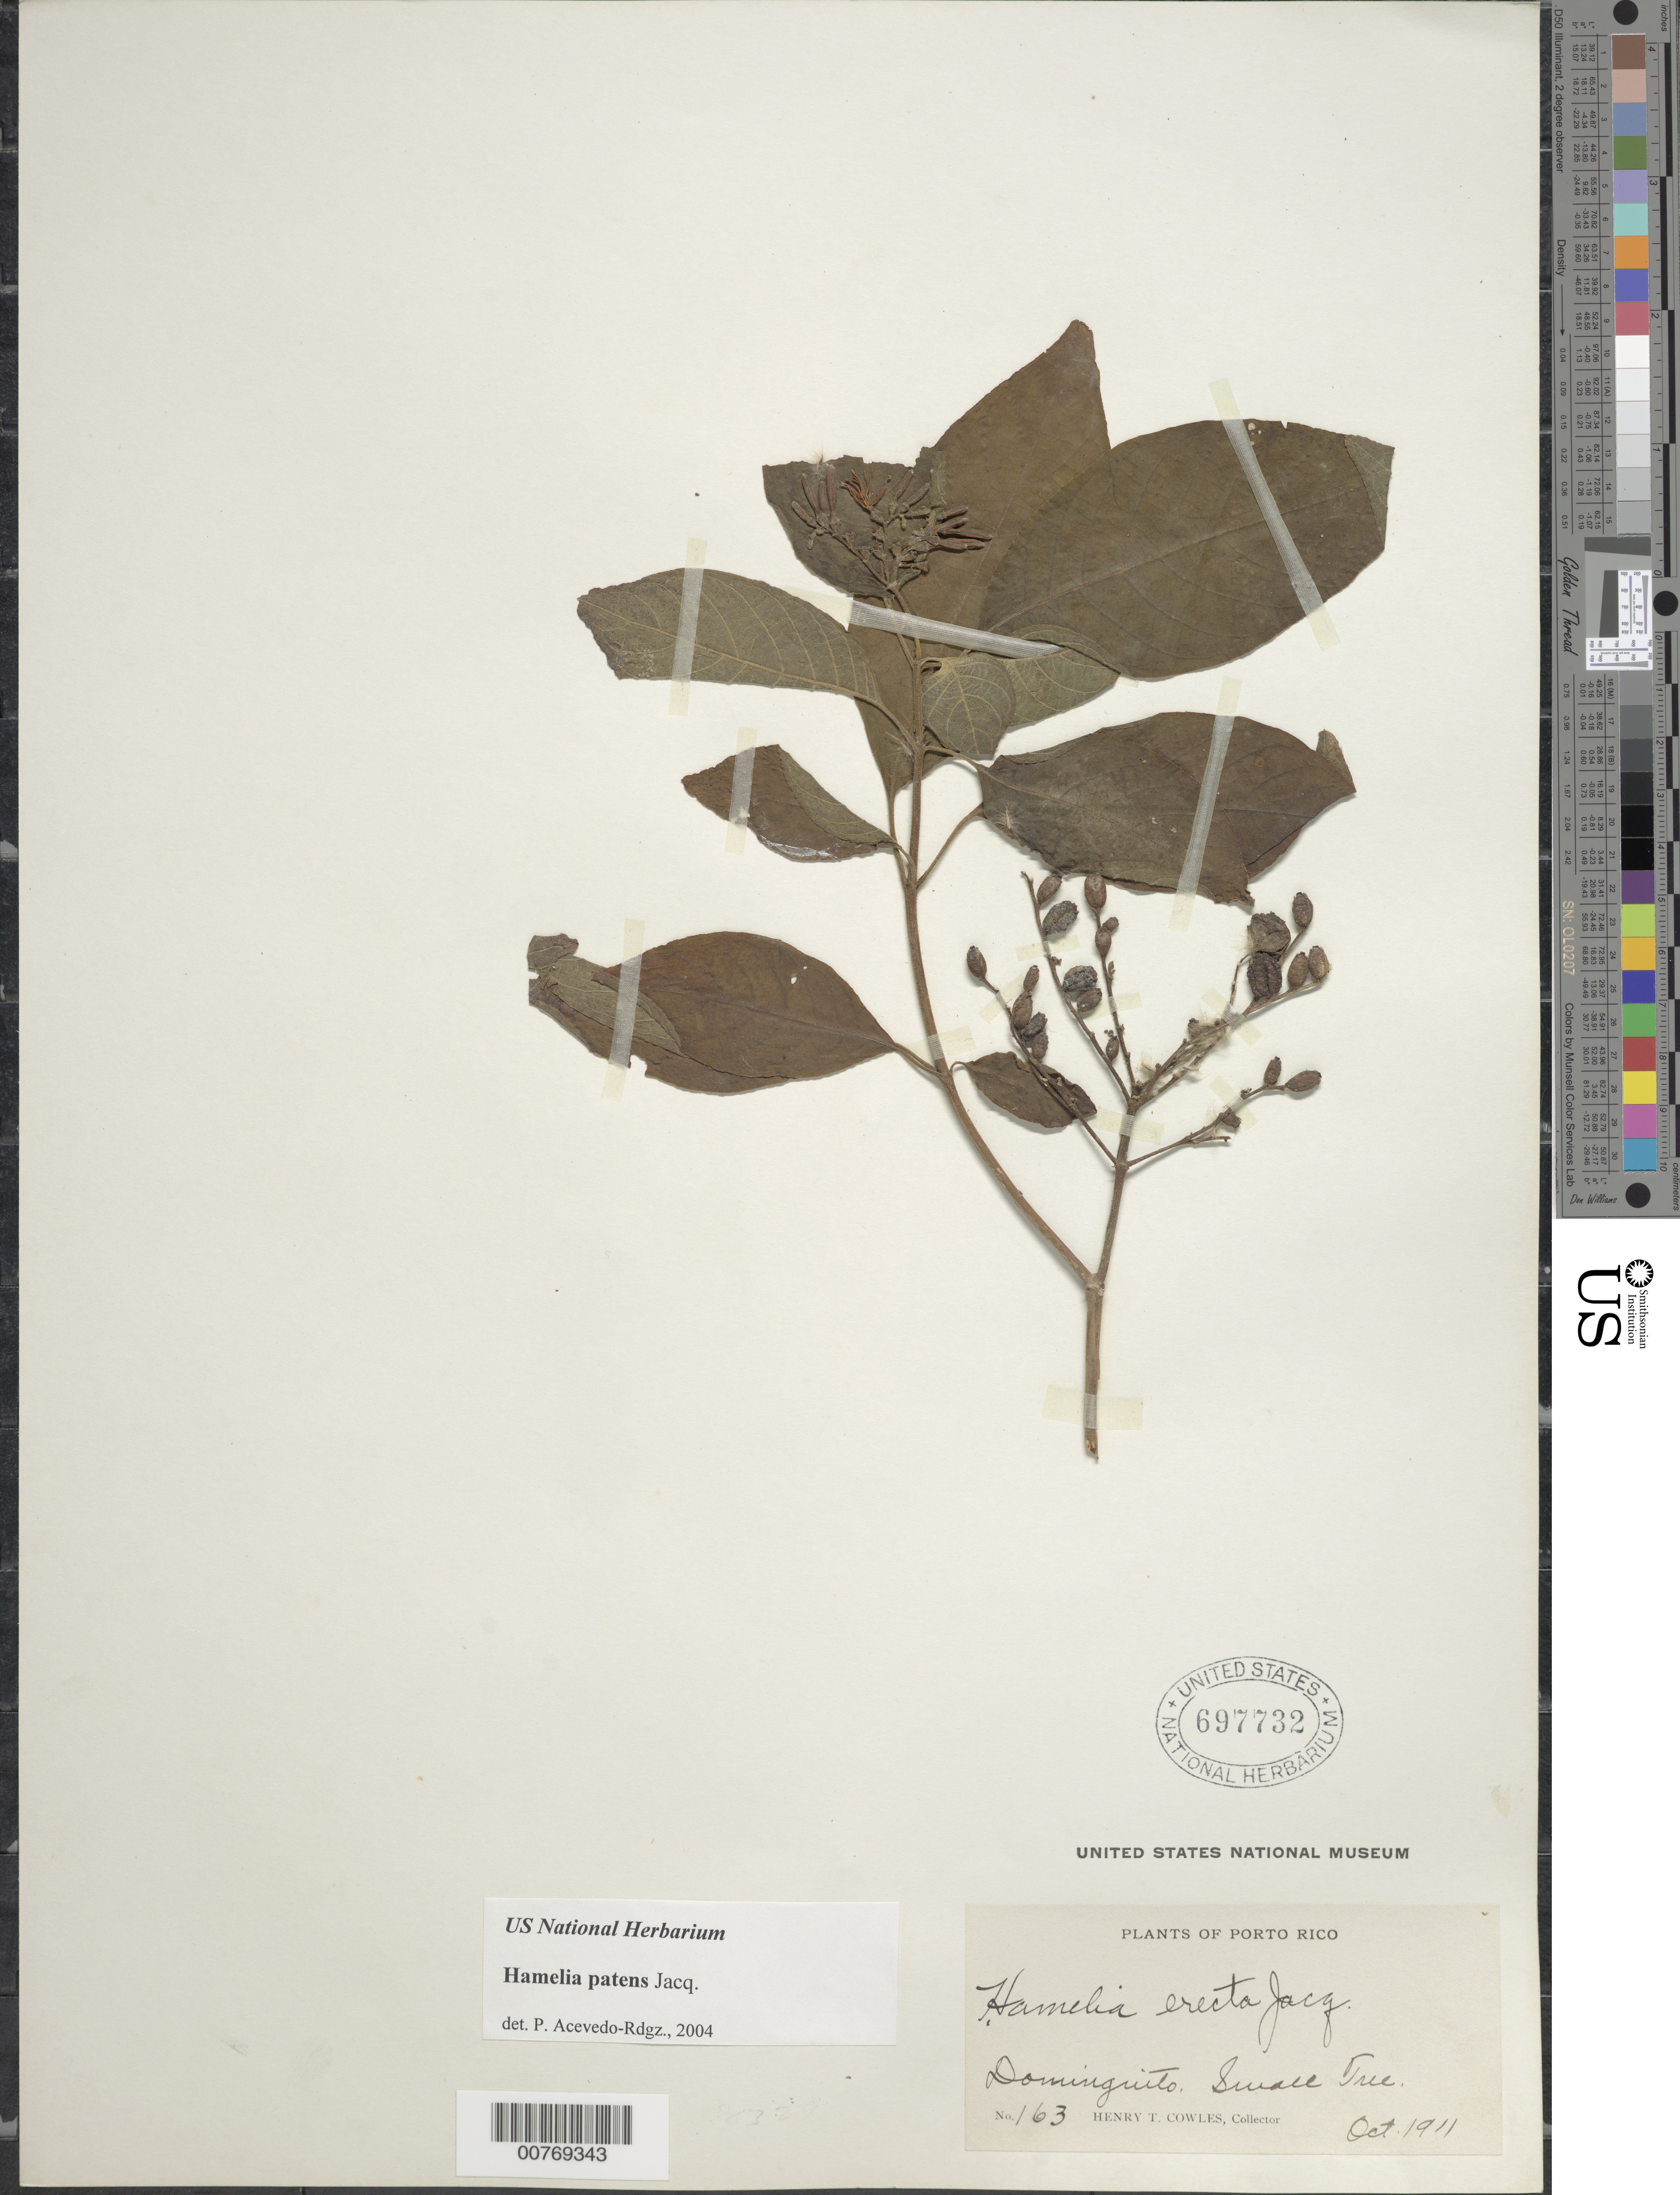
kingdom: Plantae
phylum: Tracheophyta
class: Magnoliopsida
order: Gentianales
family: Rubiaceae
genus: Hamelia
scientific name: Hamelia patens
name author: Jacq.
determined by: Acevedo-Rodríguez, P., (BOT), Smithsonian Institution - National Museum of Natural History (UNITED STATES)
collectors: H. Cowles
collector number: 163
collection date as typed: Oct 1911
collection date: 1911-10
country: Puerto Rico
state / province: Arecibo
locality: Dominguito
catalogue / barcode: US 697732